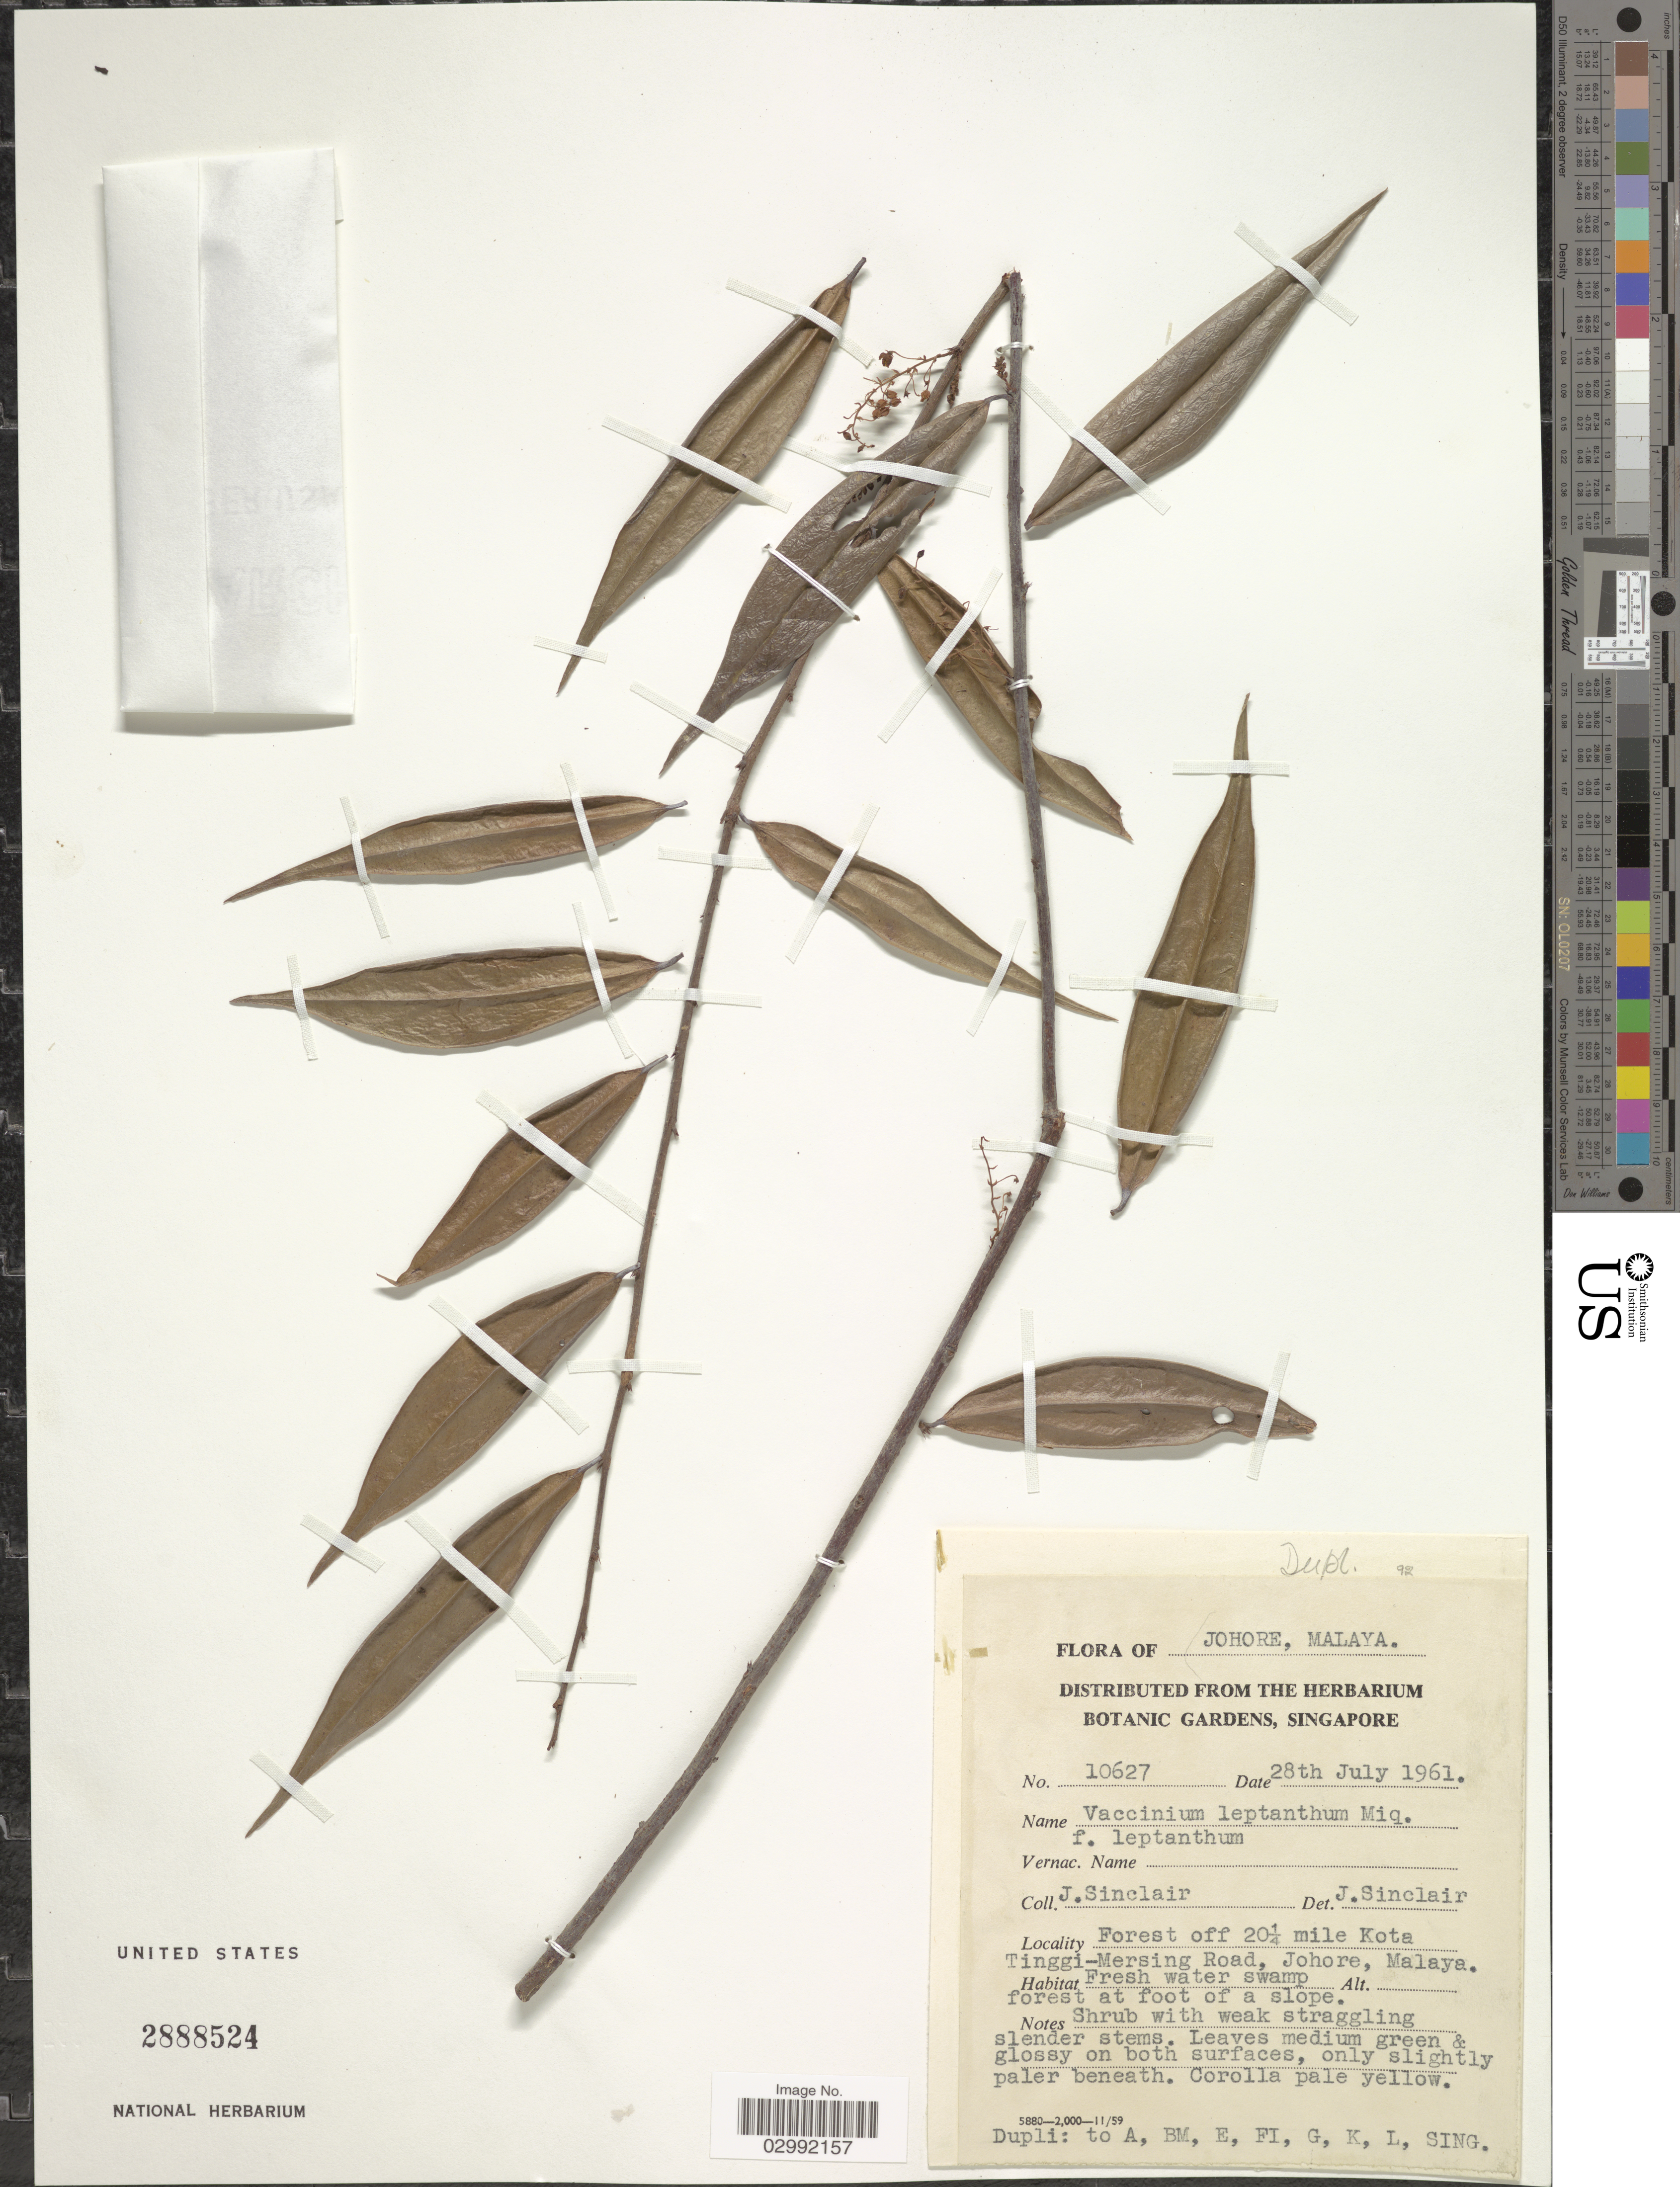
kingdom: Plantae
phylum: Tracheophyta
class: Magnoliopsida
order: Ericales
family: Ericaceae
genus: Vaccinium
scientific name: Vaccinium leptanthum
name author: Miq.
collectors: J. Sinclair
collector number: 10627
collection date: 1961-07-28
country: Malaysia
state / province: Johor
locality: Johore, Malaya, Forest off 20¼ mile Kota Tinggi-Mersing Road.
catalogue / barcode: US 2888524